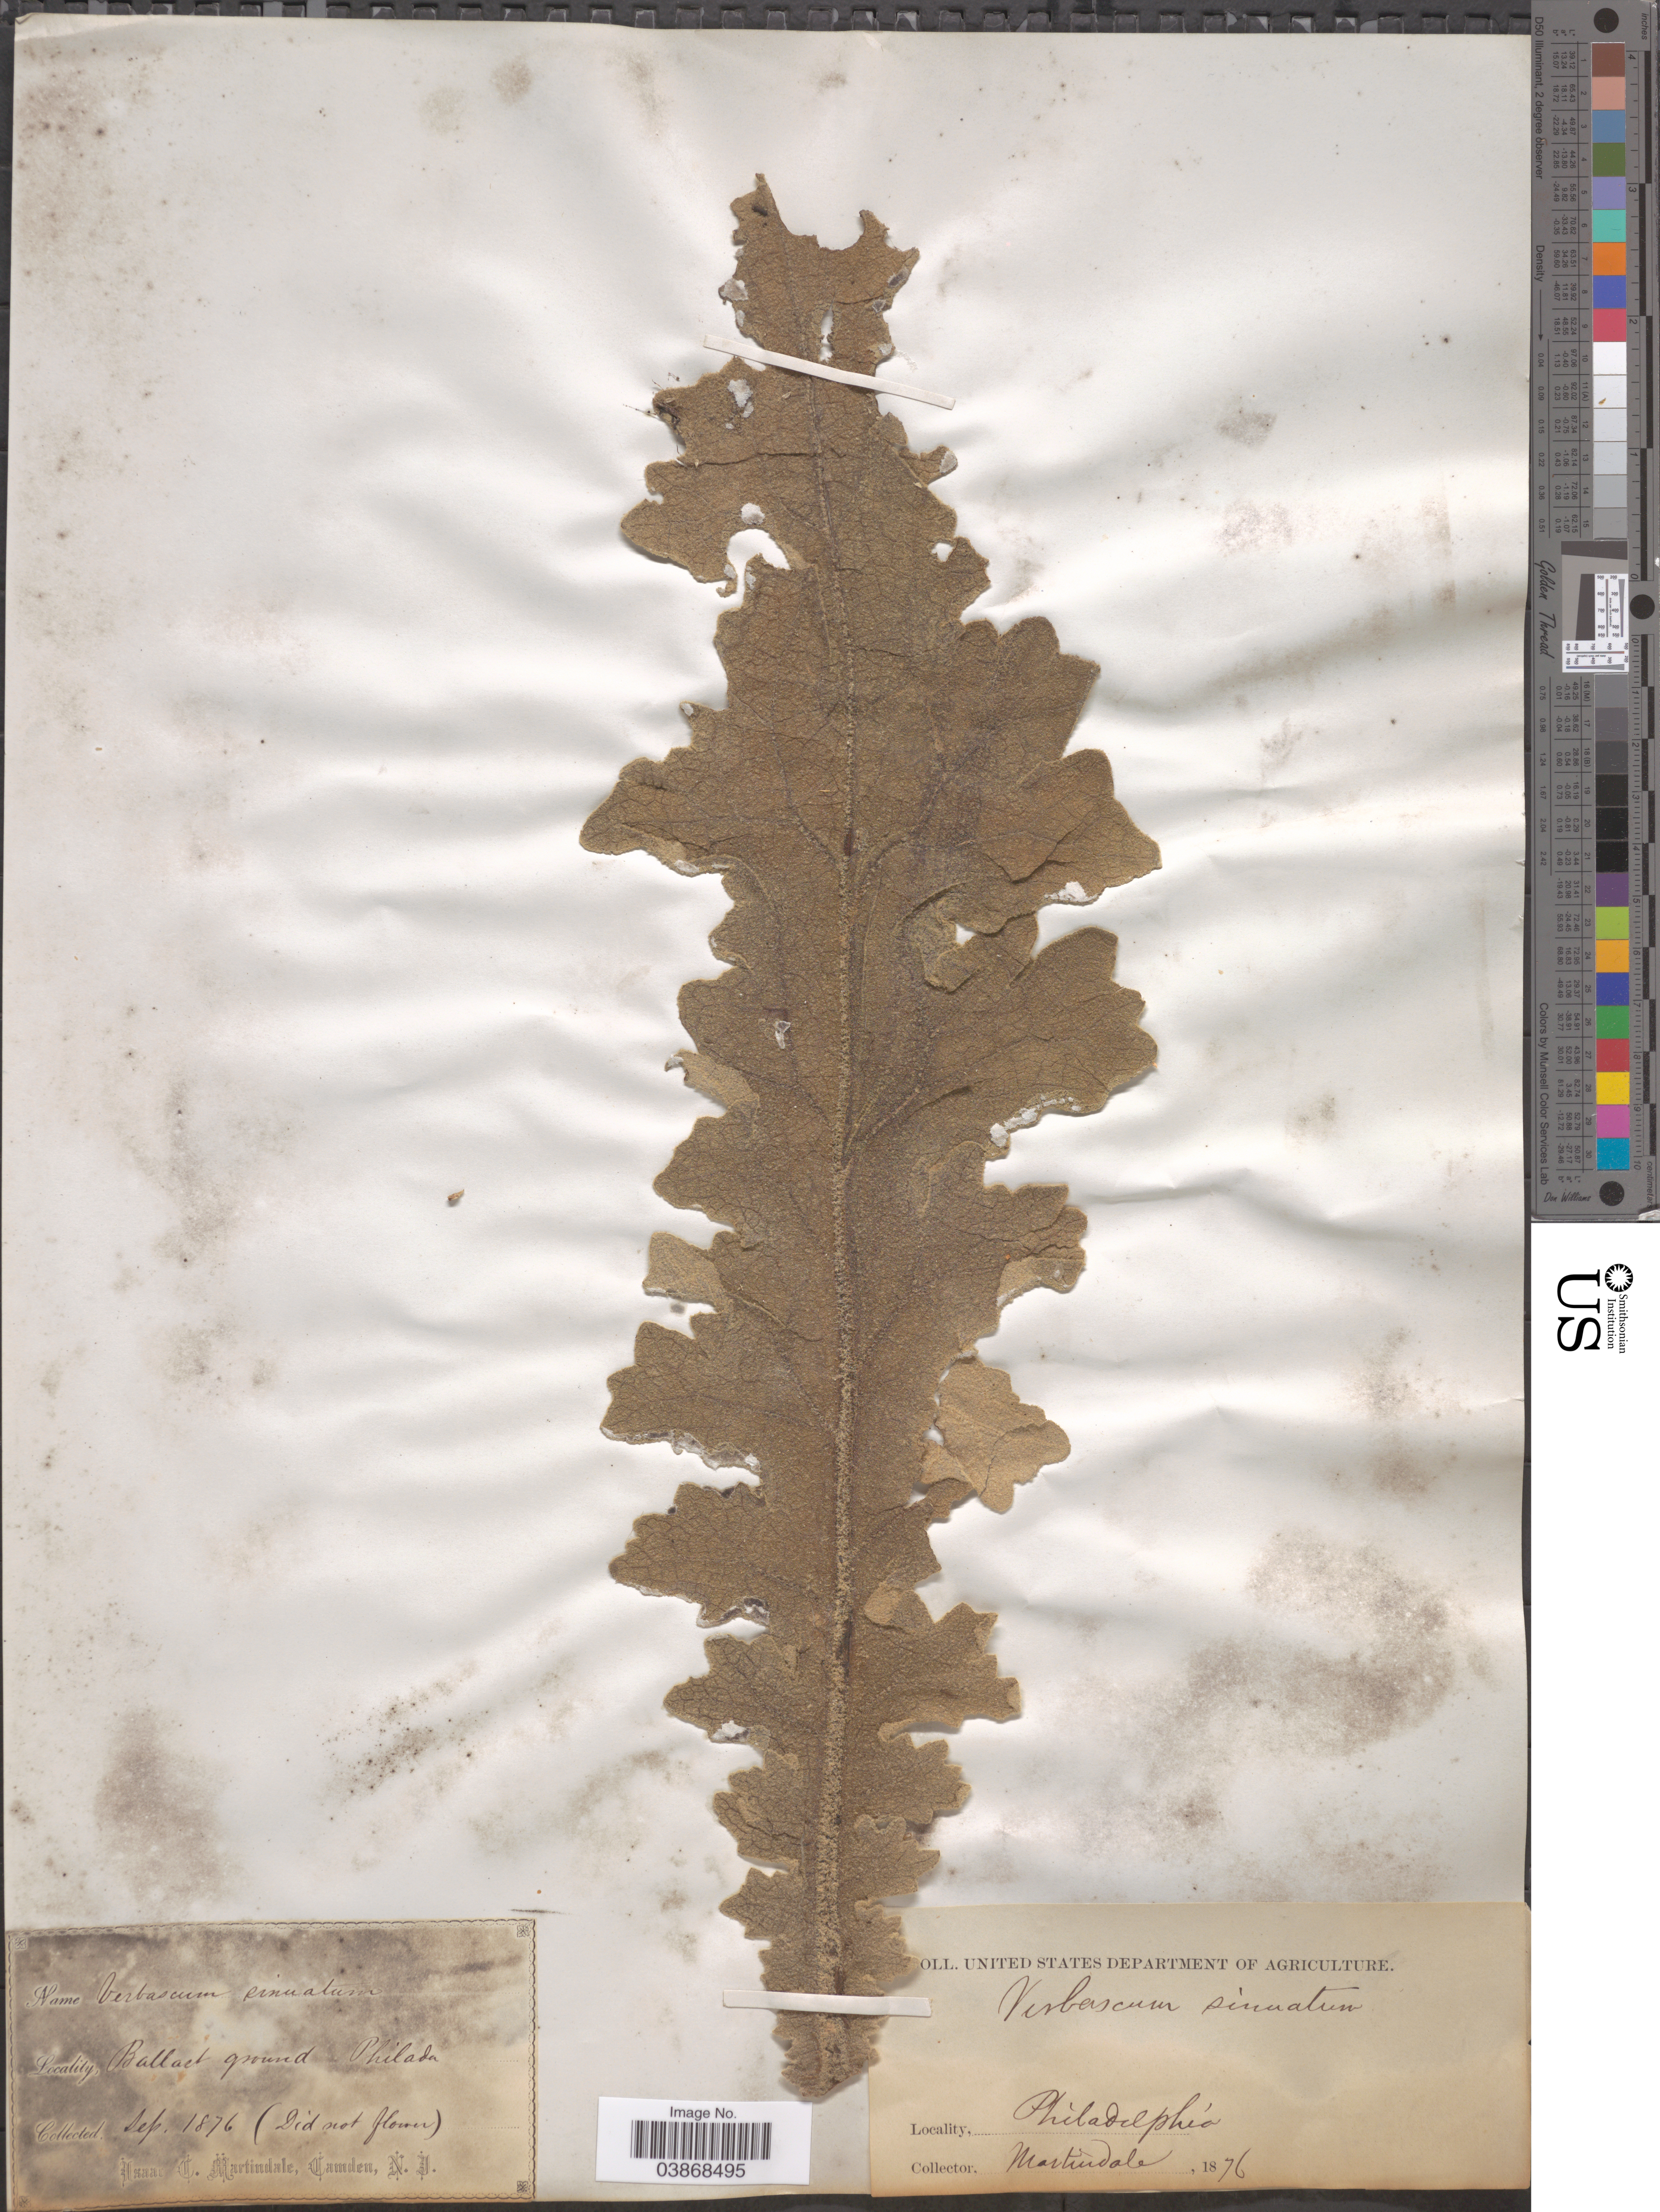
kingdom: Plantae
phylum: Tracheophyta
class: Magnoliopsida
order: Lamiales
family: Scrophulariaceae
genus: Verbascum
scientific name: Verbascum sinuatum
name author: L.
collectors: I. C. Martindale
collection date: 1876-09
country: United States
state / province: New Jersey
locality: Philadelphia.